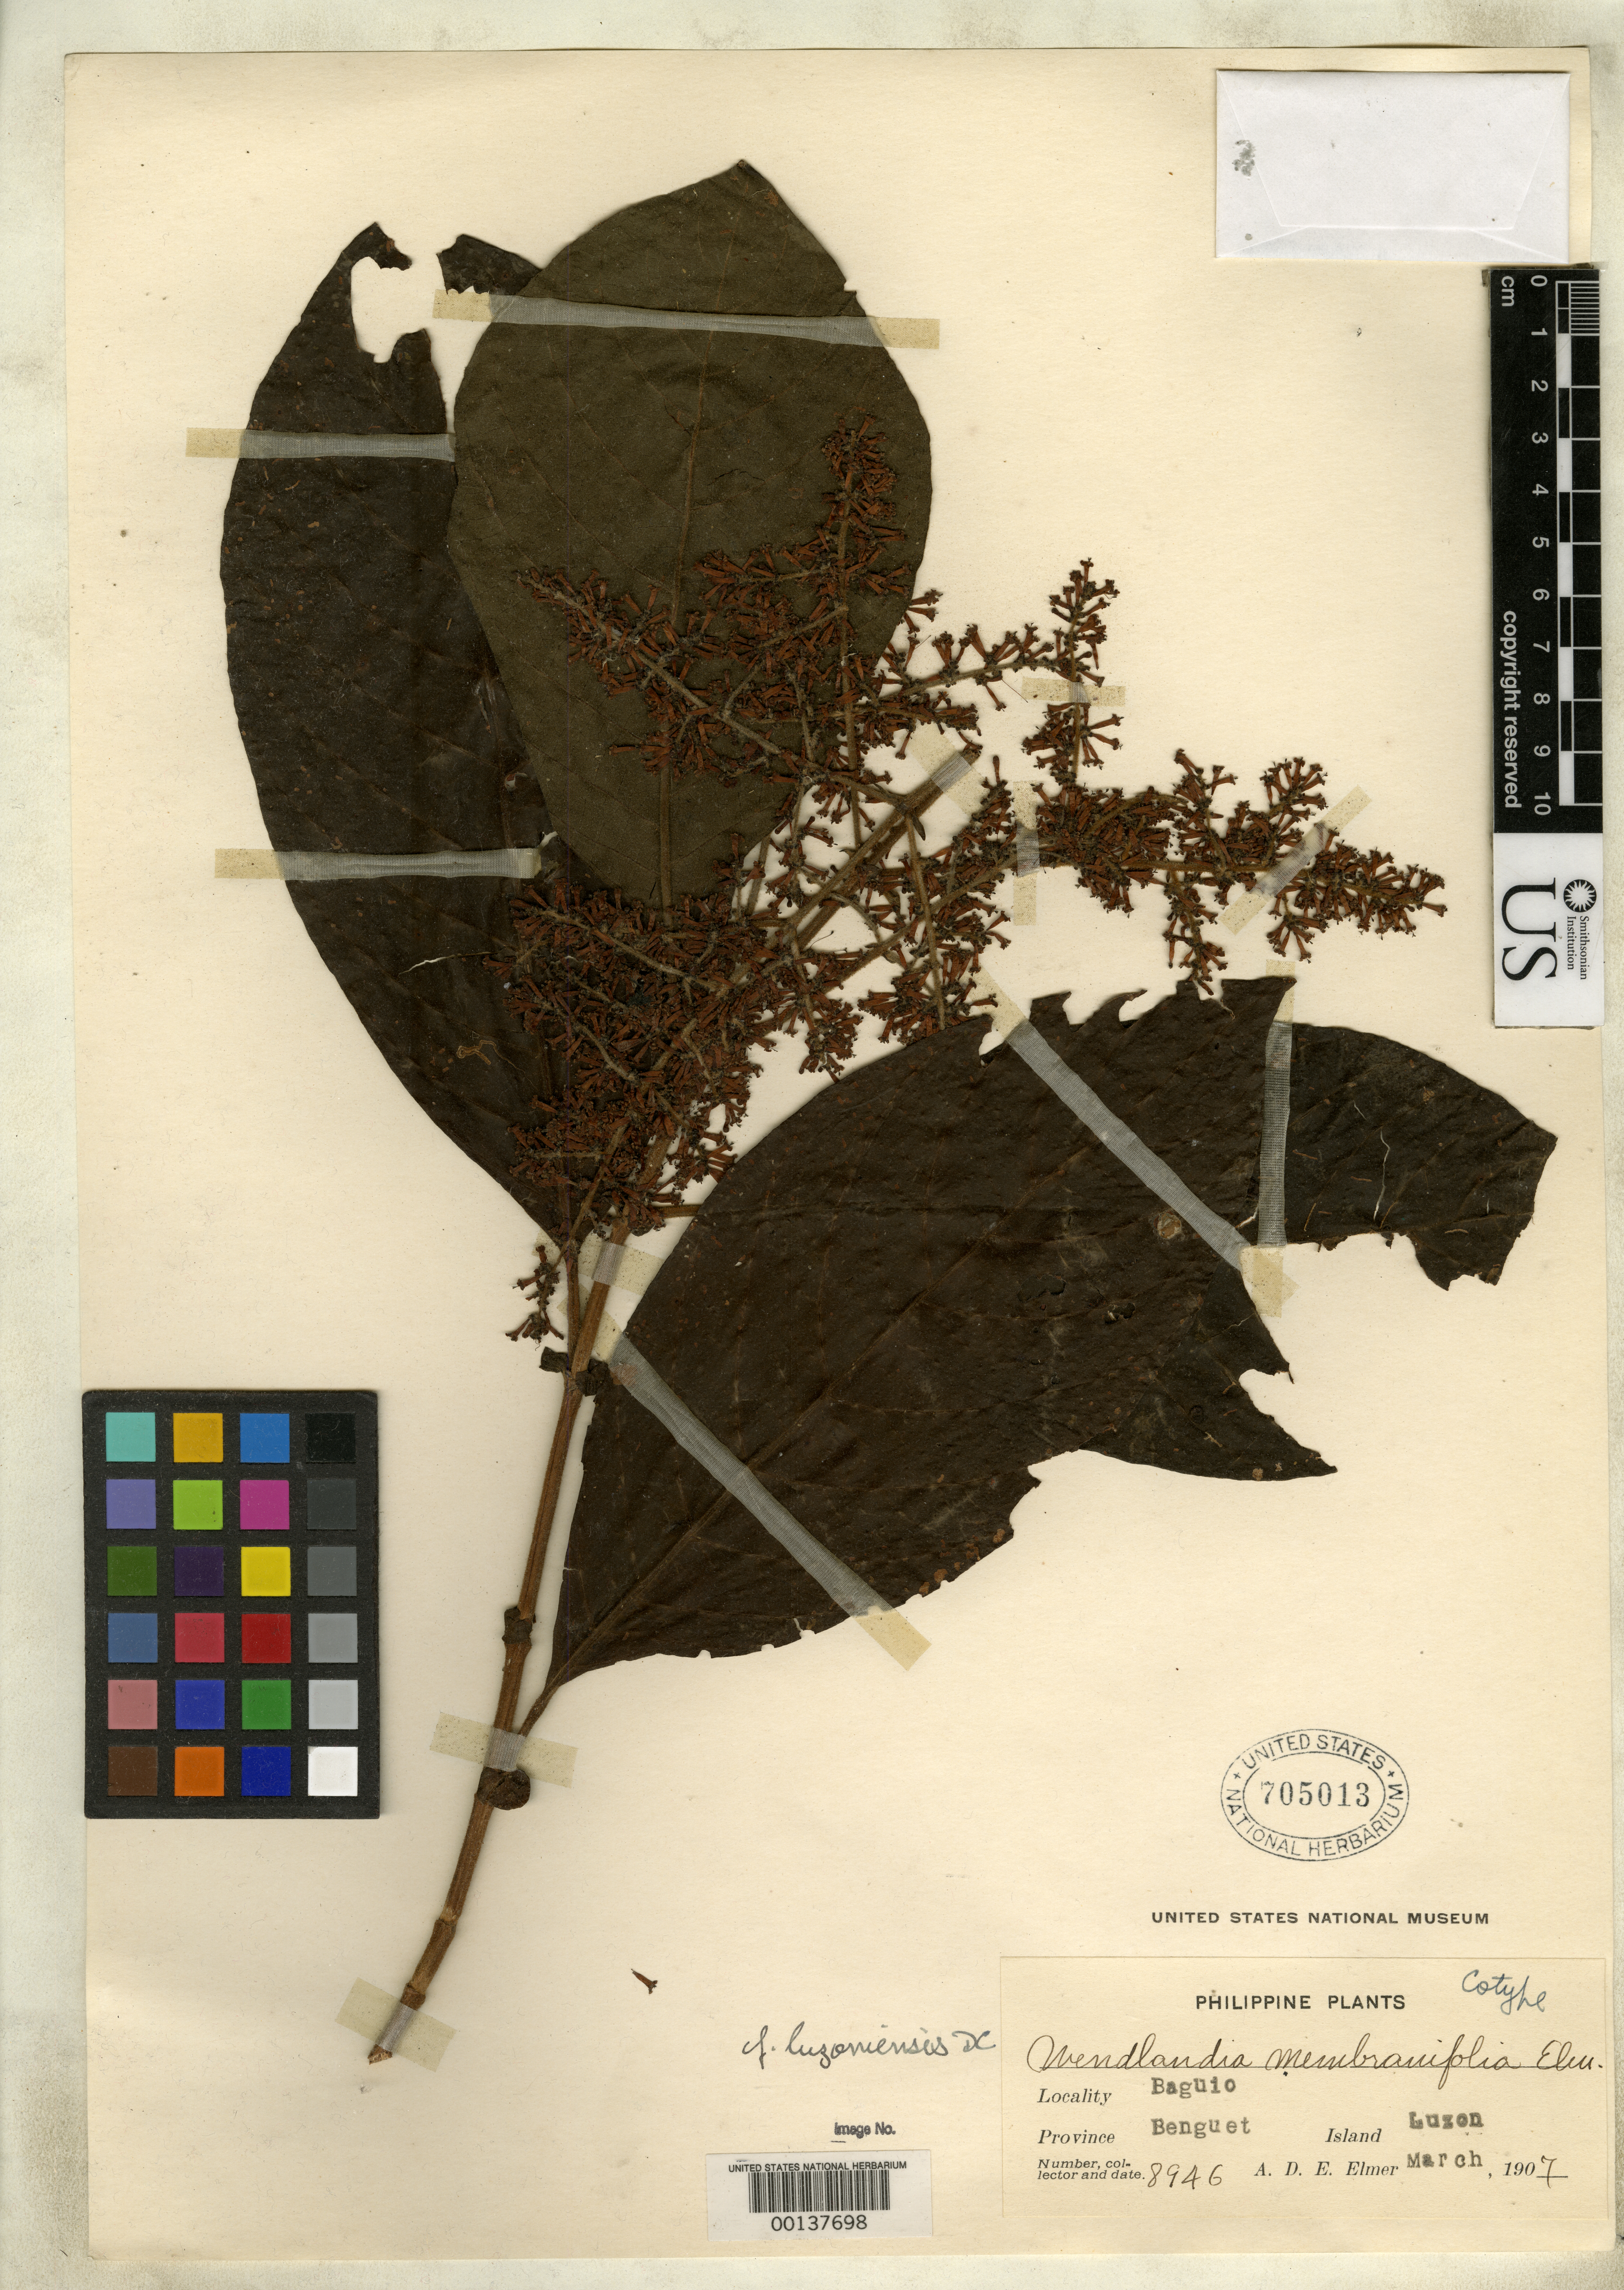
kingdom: Plantae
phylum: Tracheophyta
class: Magnoliopsida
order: Gentianales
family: Rubiaceae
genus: Wendlandia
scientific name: Wendlandia membranifolia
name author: Elmer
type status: Isotype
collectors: A. D. E. Elmer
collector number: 8946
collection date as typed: Mar 1907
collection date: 1907-03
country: Philippines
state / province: Cordillera (Administrative Region)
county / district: Benguet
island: Luzon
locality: Baguio.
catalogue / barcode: US 705013